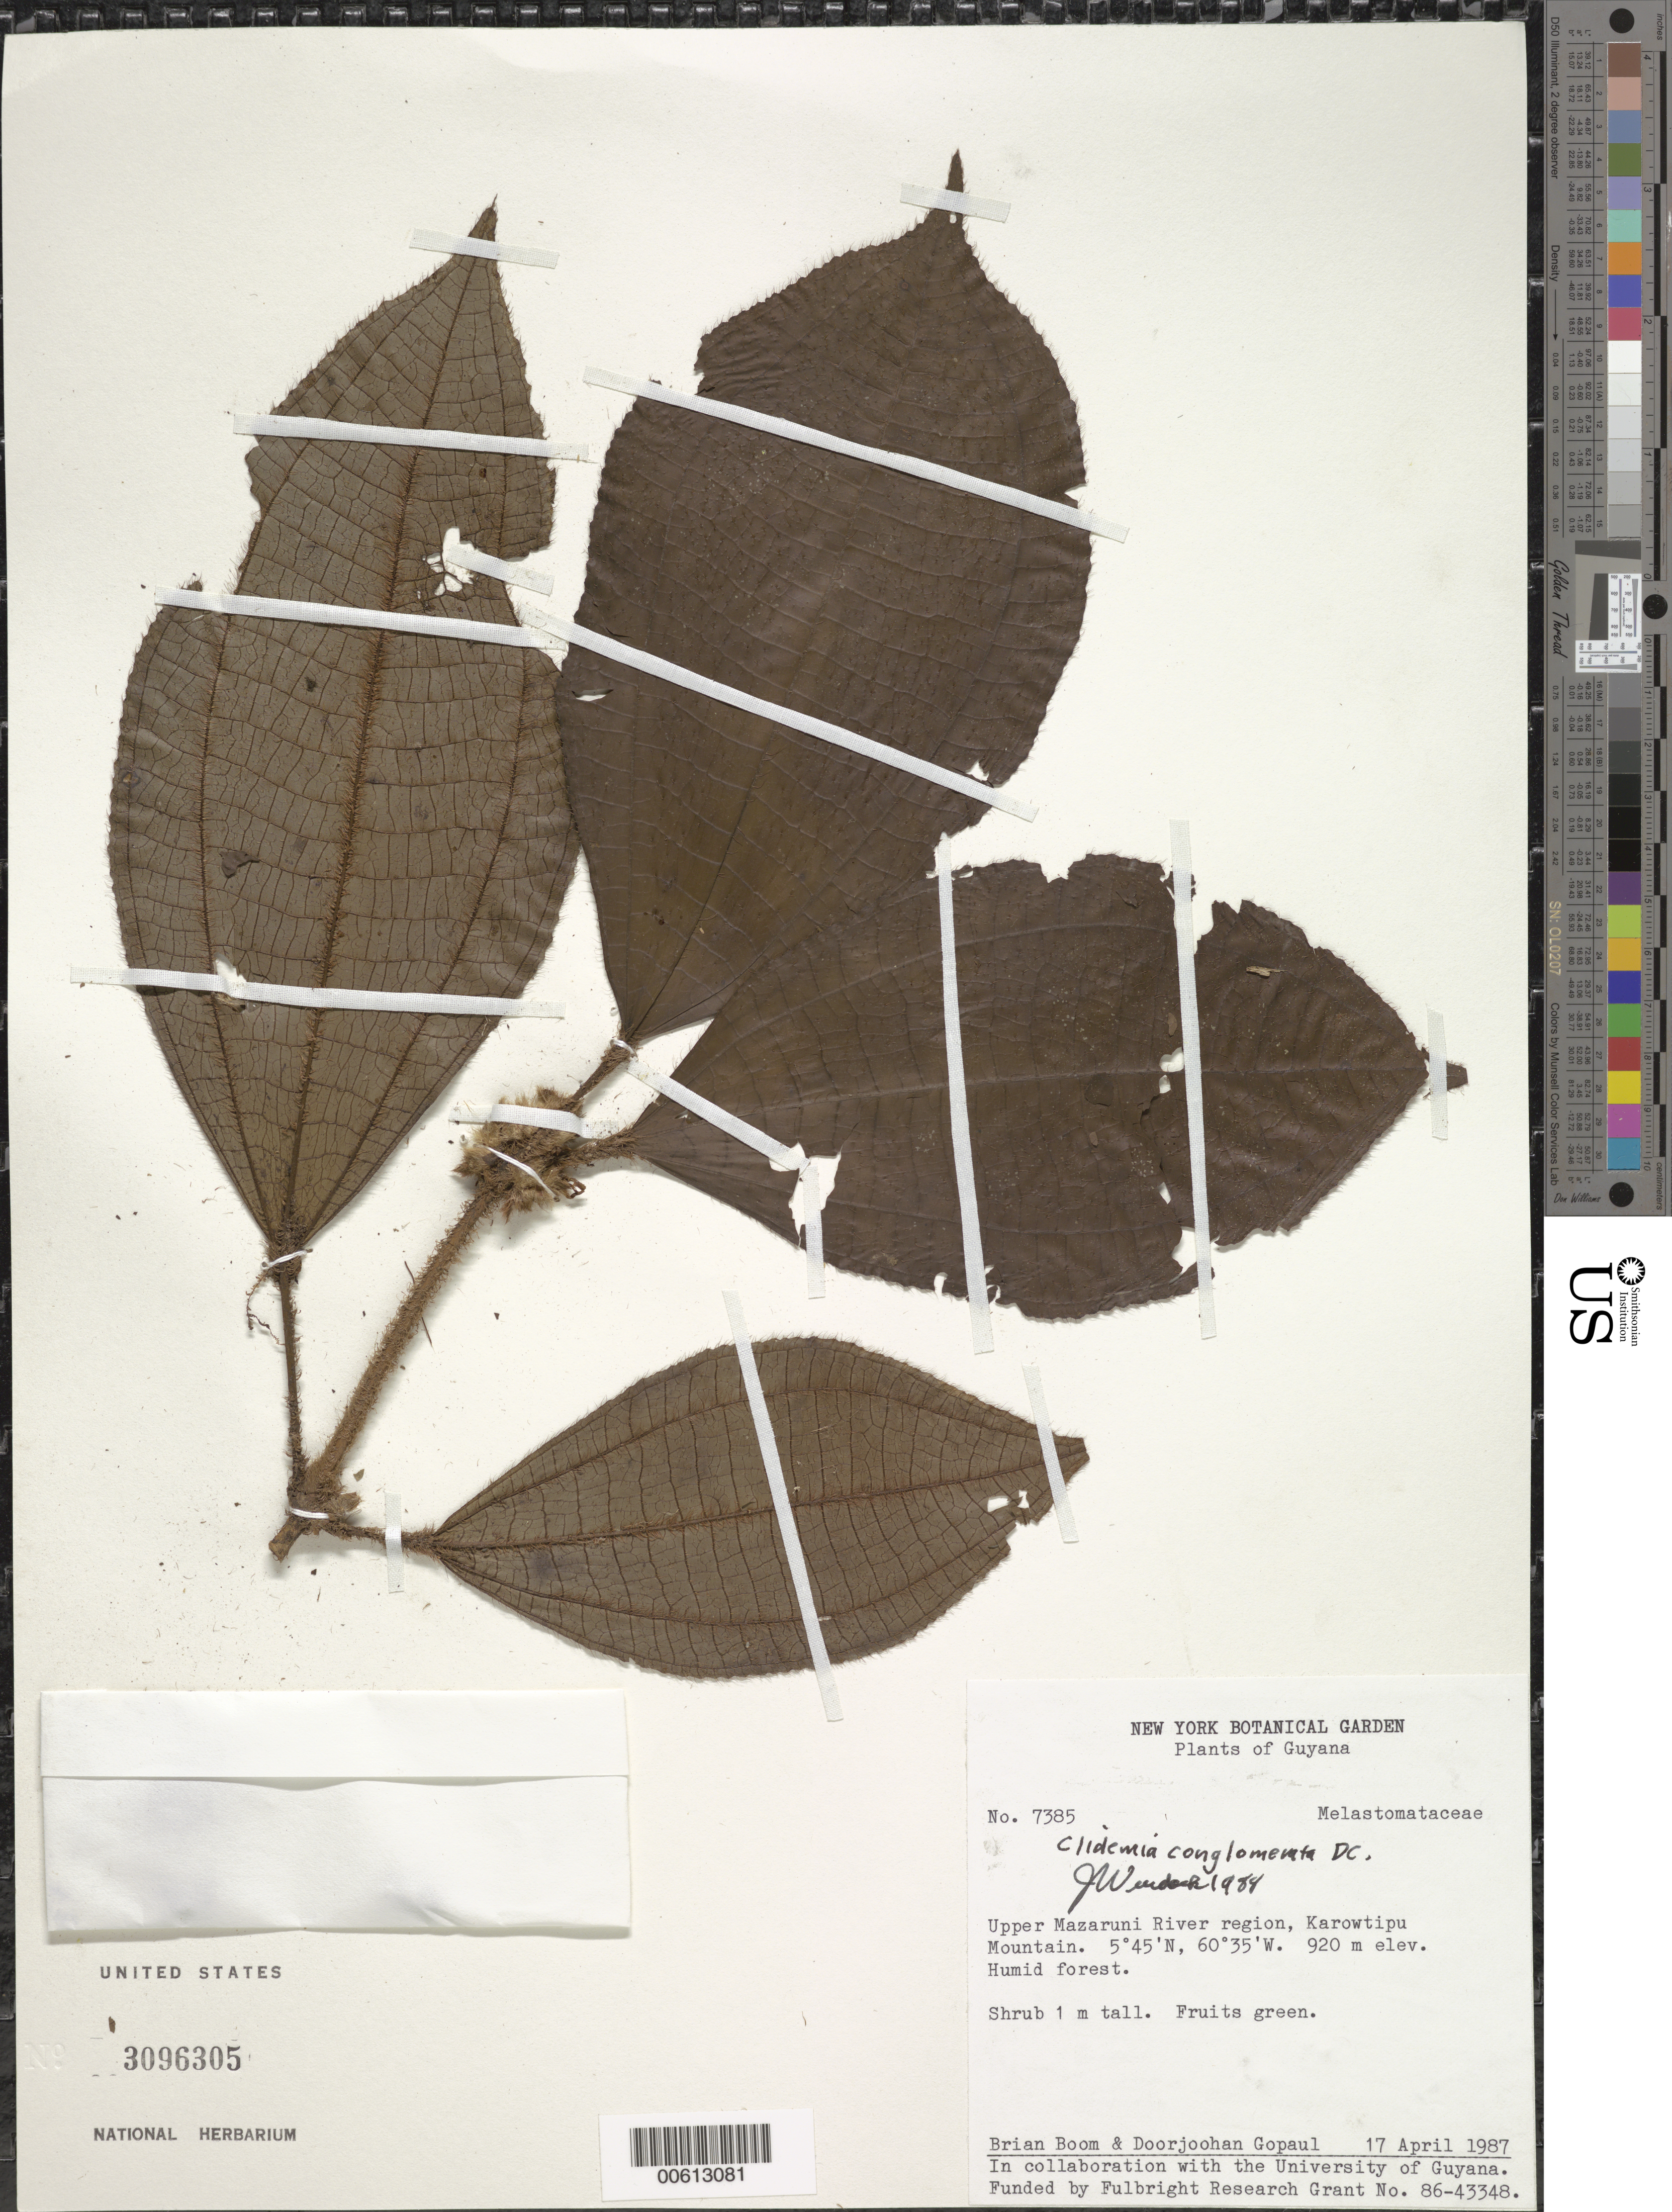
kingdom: Plantae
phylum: Tracheophyta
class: Magnoliopsida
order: Myrtales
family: Melastomataceae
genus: Clidemia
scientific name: Clidemia conglomerata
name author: DC.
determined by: Wurdack, John J., (US), US (UNITED STATES)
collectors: B. M. Boom & D. Gopaul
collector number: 7385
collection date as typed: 17-Apr-87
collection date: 1987-04-17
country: Guyana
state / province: Cuyuni-Mazaruni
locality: Karowtipu Mountain, S slope, upper Mazaruni R. region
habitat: Humid forest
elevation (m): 920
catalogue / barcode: US 3096305